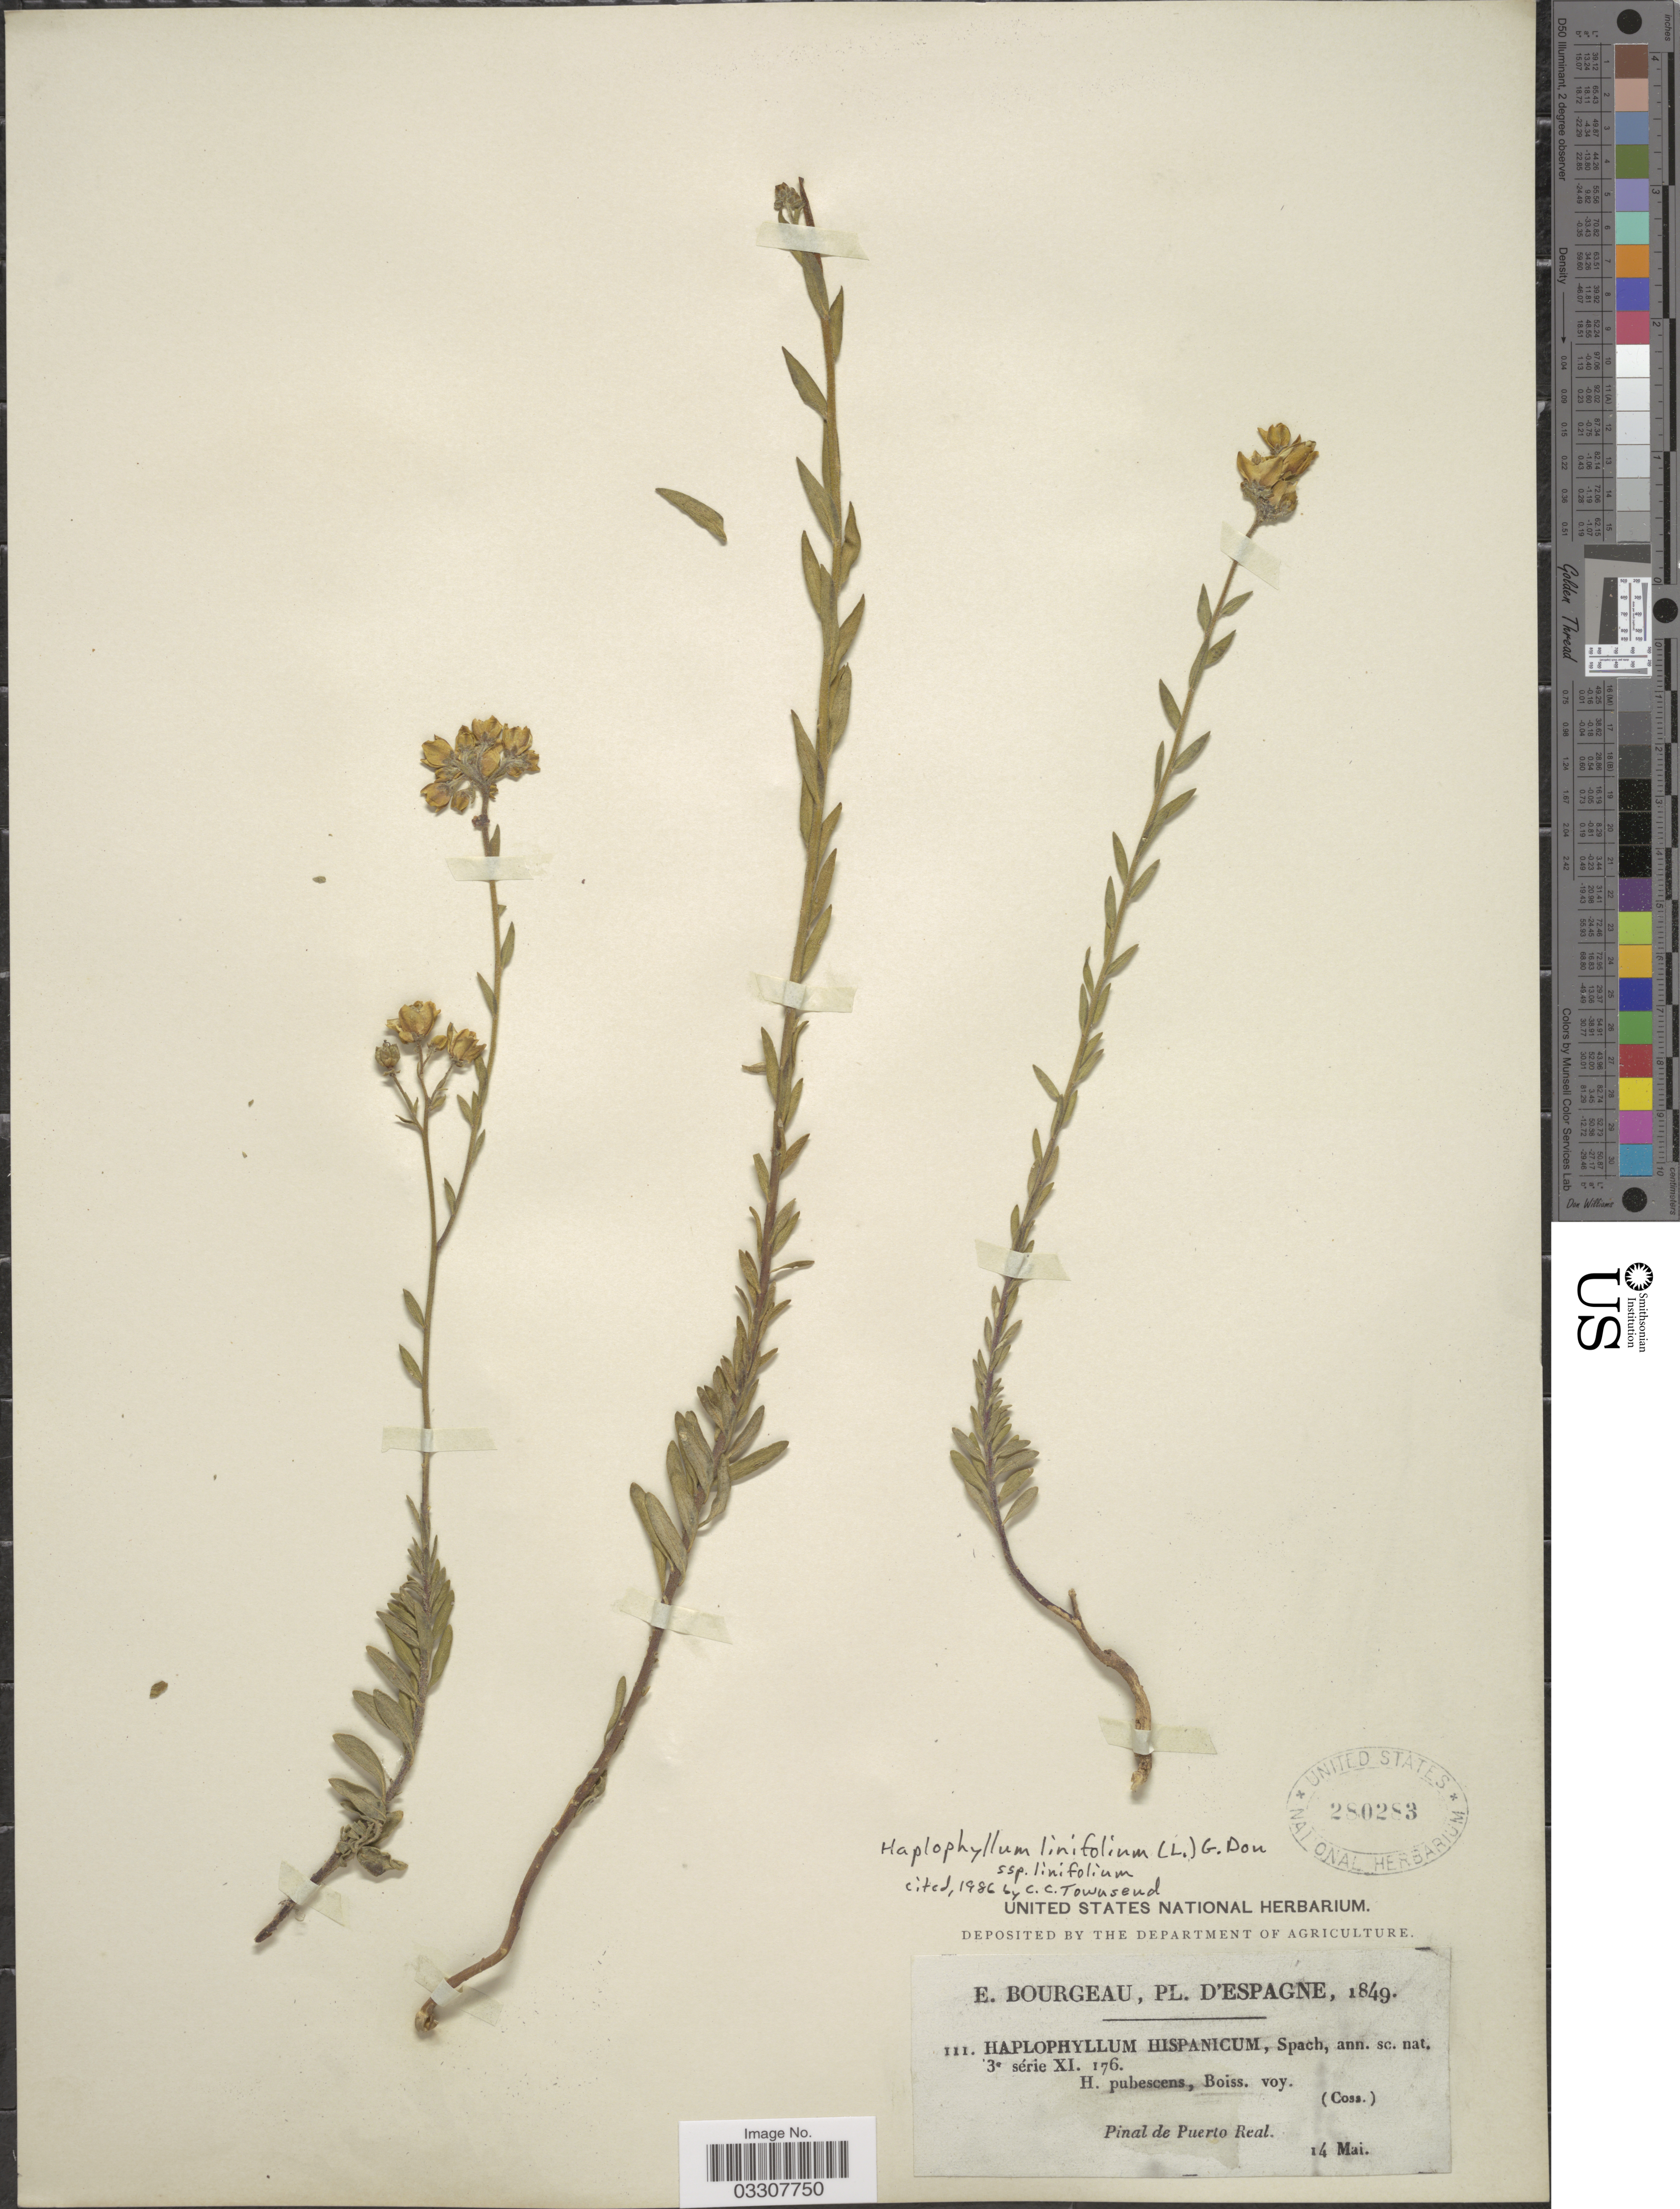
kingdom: Plantae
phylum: Tracheophyta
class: Magnoliopsida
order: Sapindales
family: Rutaceae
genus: Haplophyllum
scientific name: Haplophyllum linifolium subsp. linifolium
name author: (L.) G. Don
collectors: E. Bourgeau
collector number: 111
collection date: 1849-05-14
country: Spain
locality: Pinal de Puerto Real.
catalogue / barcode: US 280283